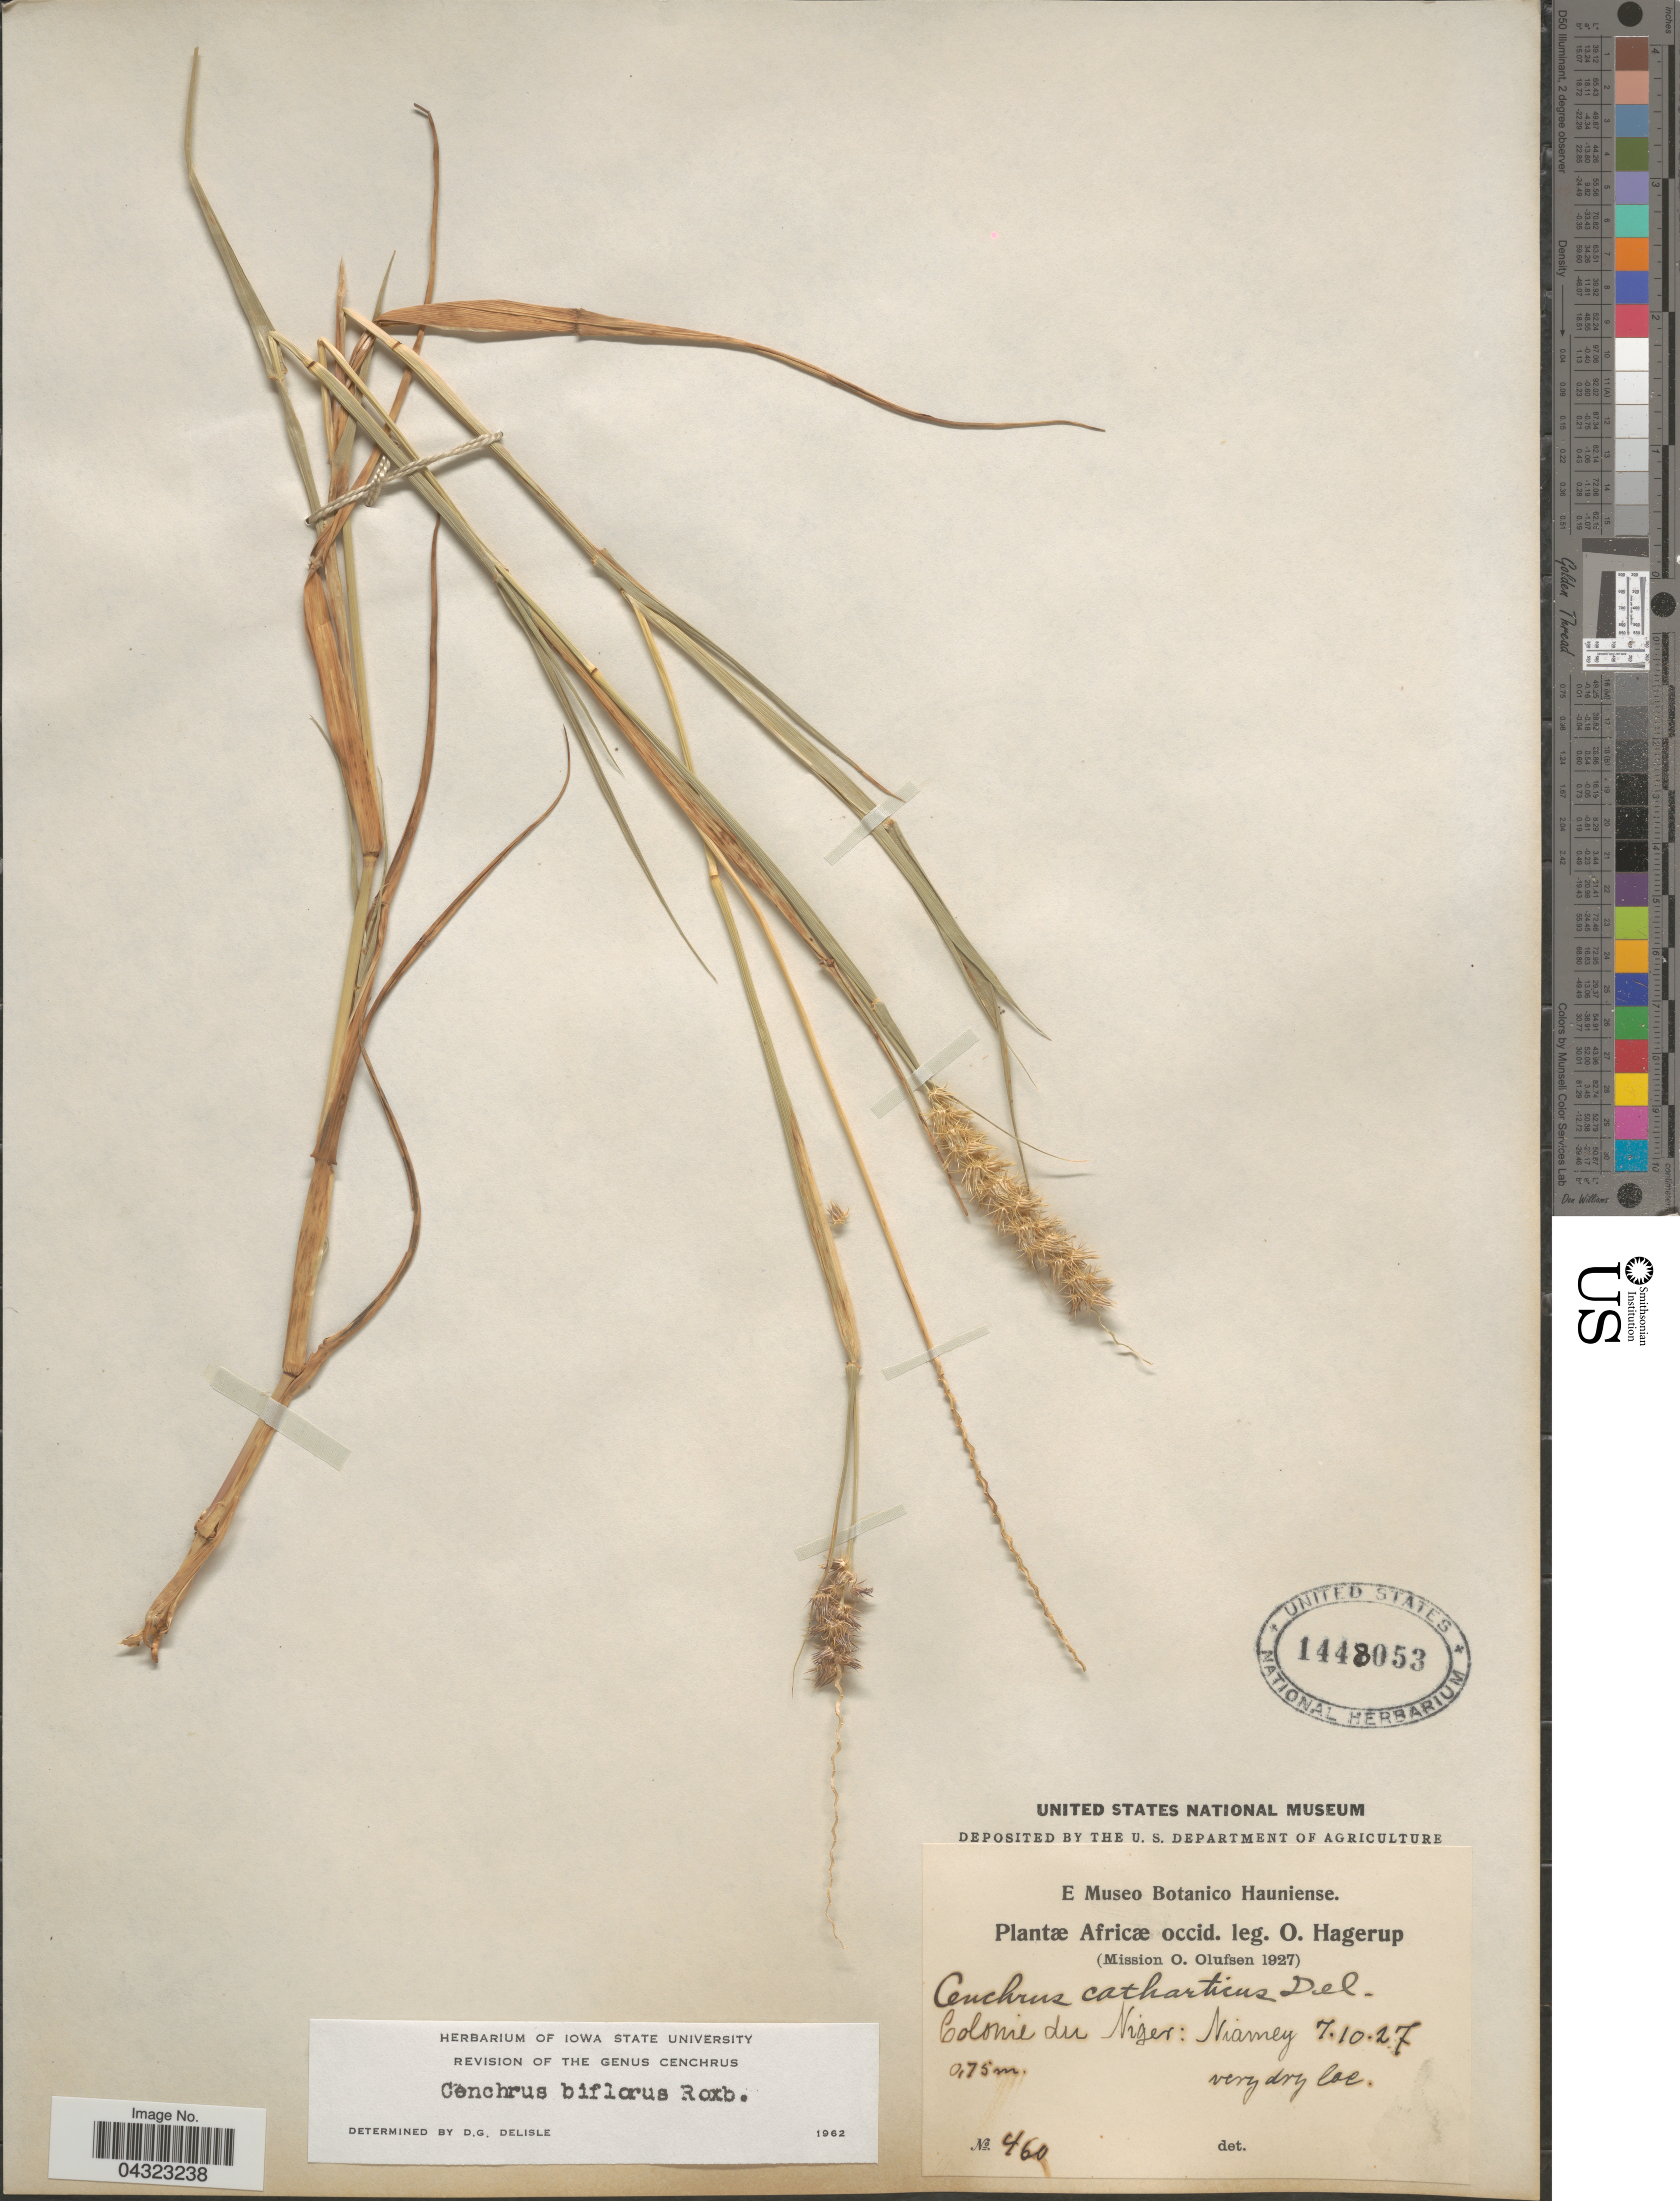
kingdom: Plantae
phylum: Tracheophyta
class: Liliopsida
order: Poales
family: Poaceae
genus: Cenchrus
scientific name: Cenchrus biflorus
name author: Roxb.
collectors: O. Hagerup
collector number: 460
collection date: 1927-10-07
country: Niger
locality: Africæ occid. Colonie du Niger: Niamey.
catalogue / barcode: US 1448053